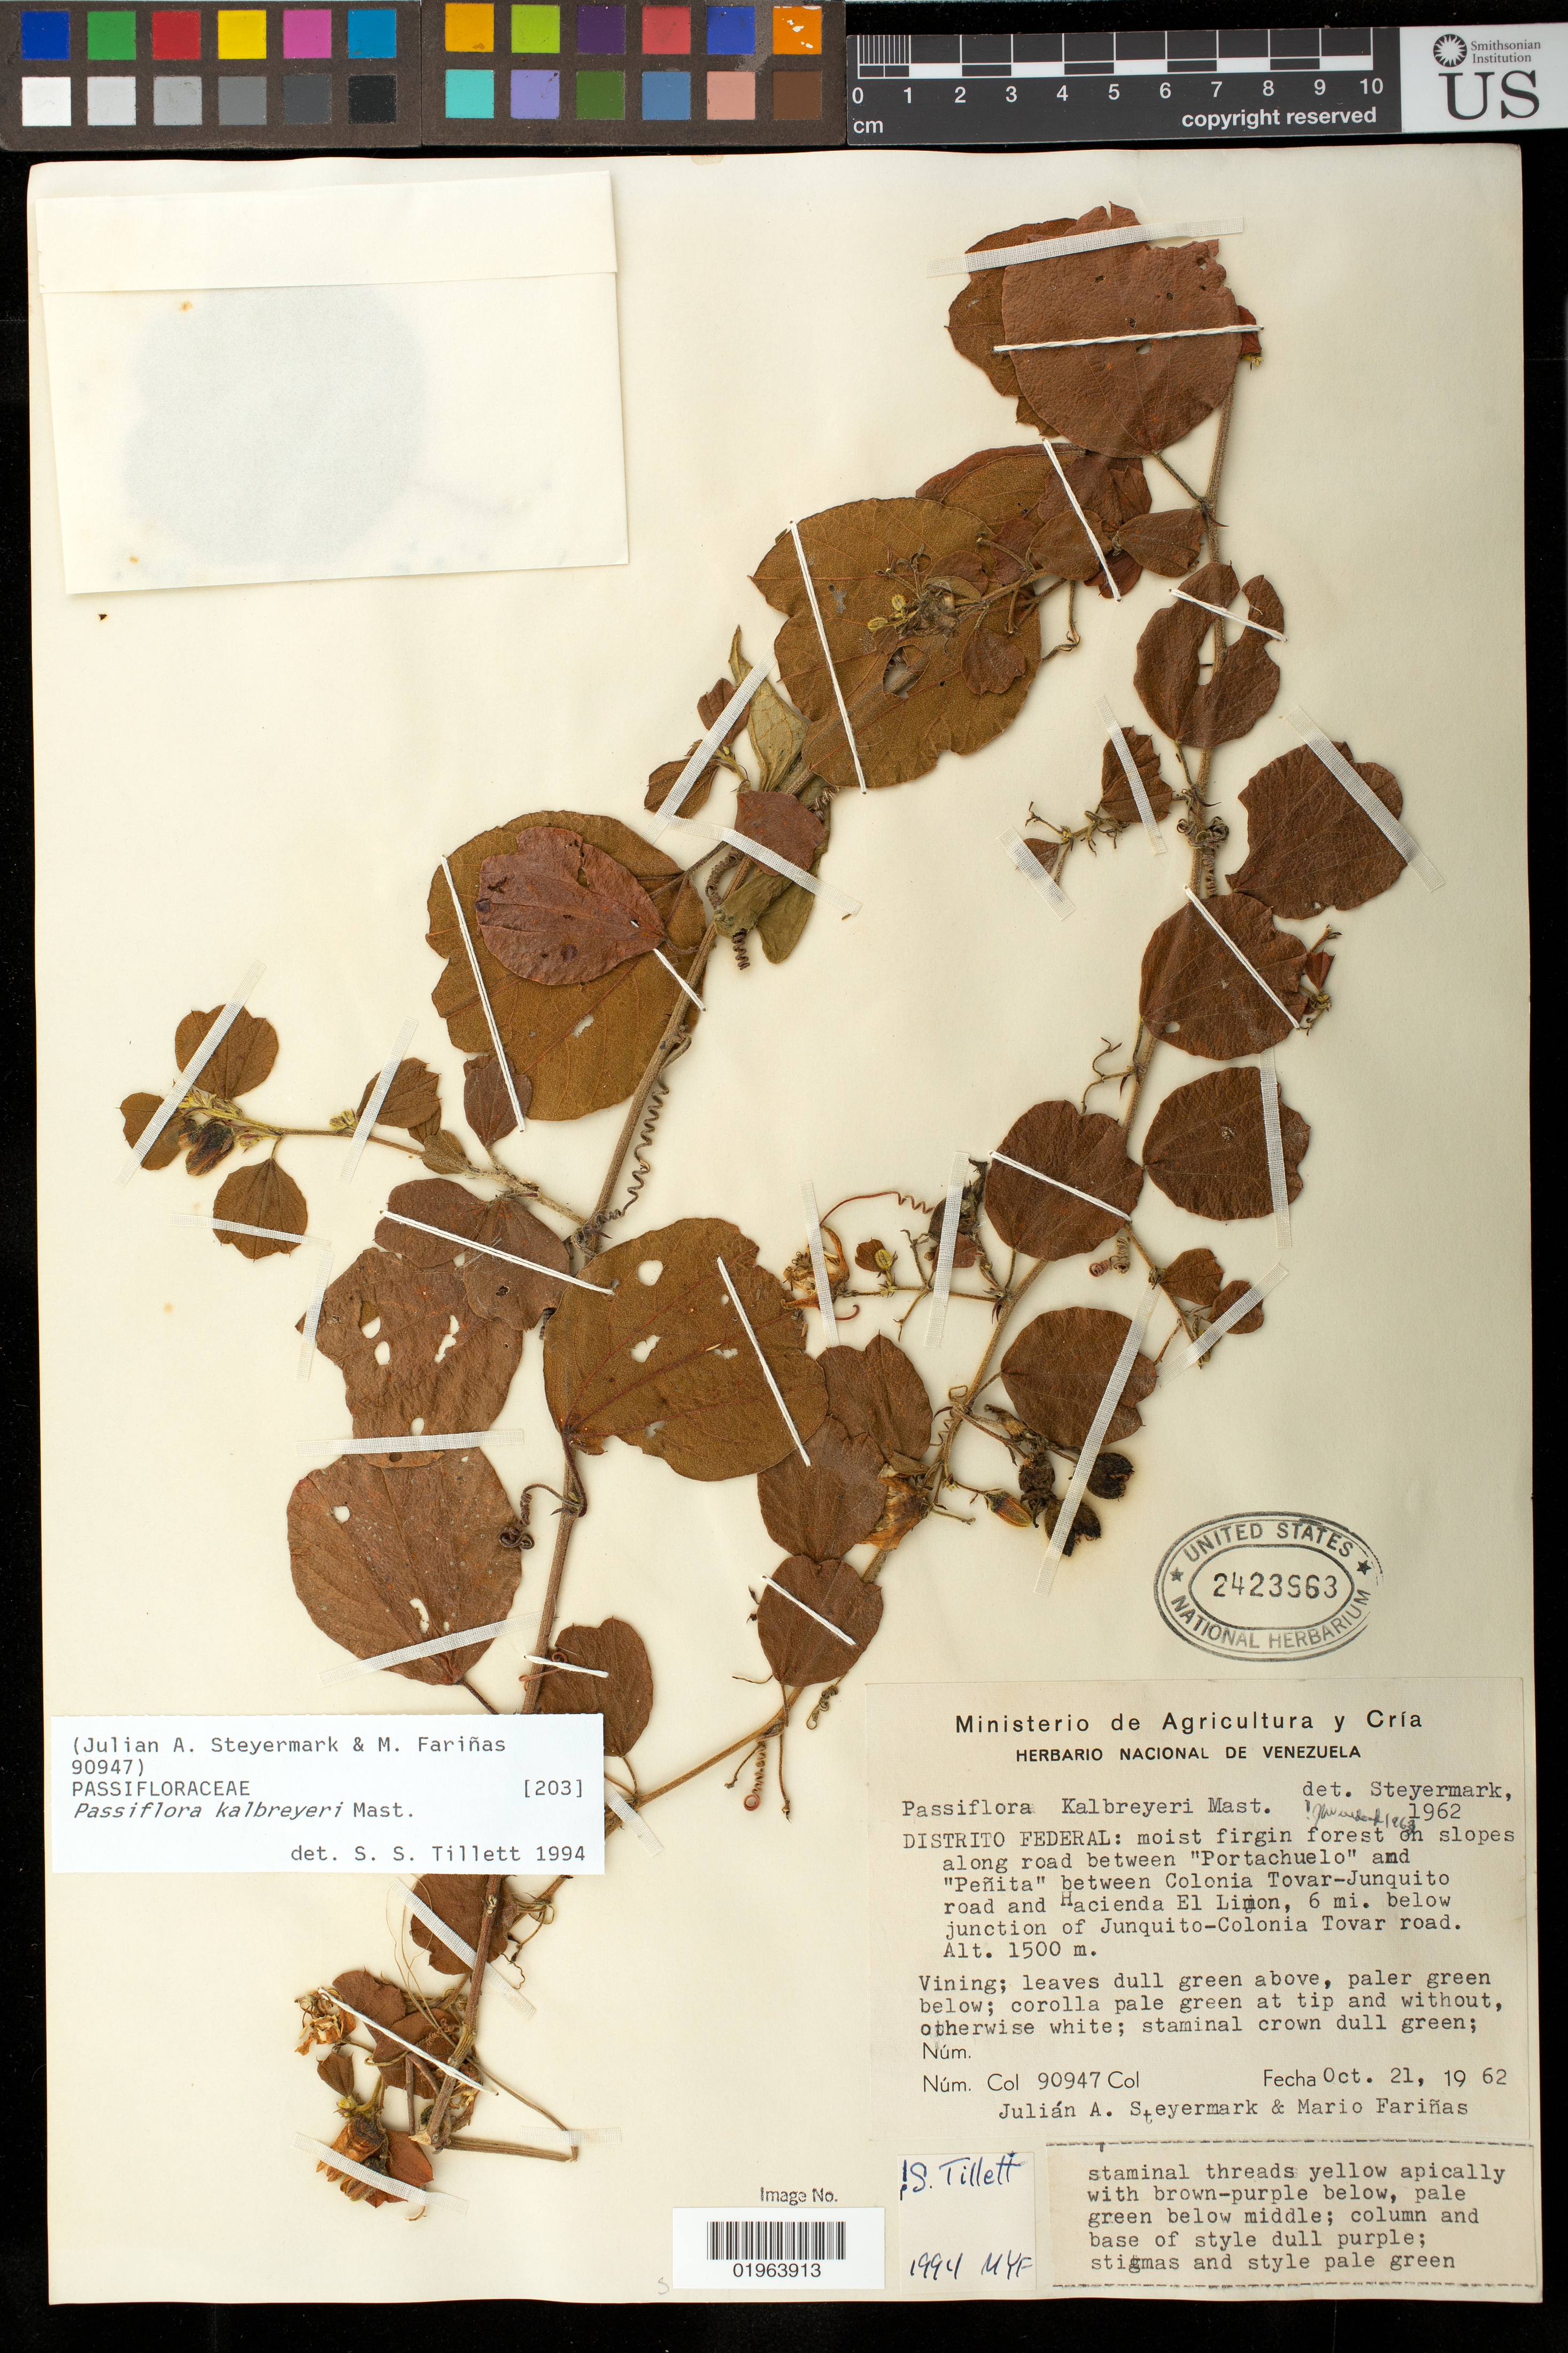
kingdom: Plantae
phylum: Tracheophyta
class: Magnoliopsida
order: Malpighiales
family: Passifloraceae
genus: Passiflora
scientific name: Passiflora kalbreyeri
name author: Mast.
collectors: J. Steyermark & -. Fariñas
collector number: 90947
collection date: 1962-10-21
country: Venezuela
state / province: Distrito Federal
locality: Along road between "Portachuelo" and "Peñita" between Colonia Tovar-Junquito road and Hacienda El Limon, 6 mi. below junction of Junquito-Colina Tovar road.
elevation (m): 1500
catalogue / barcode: US 2423963